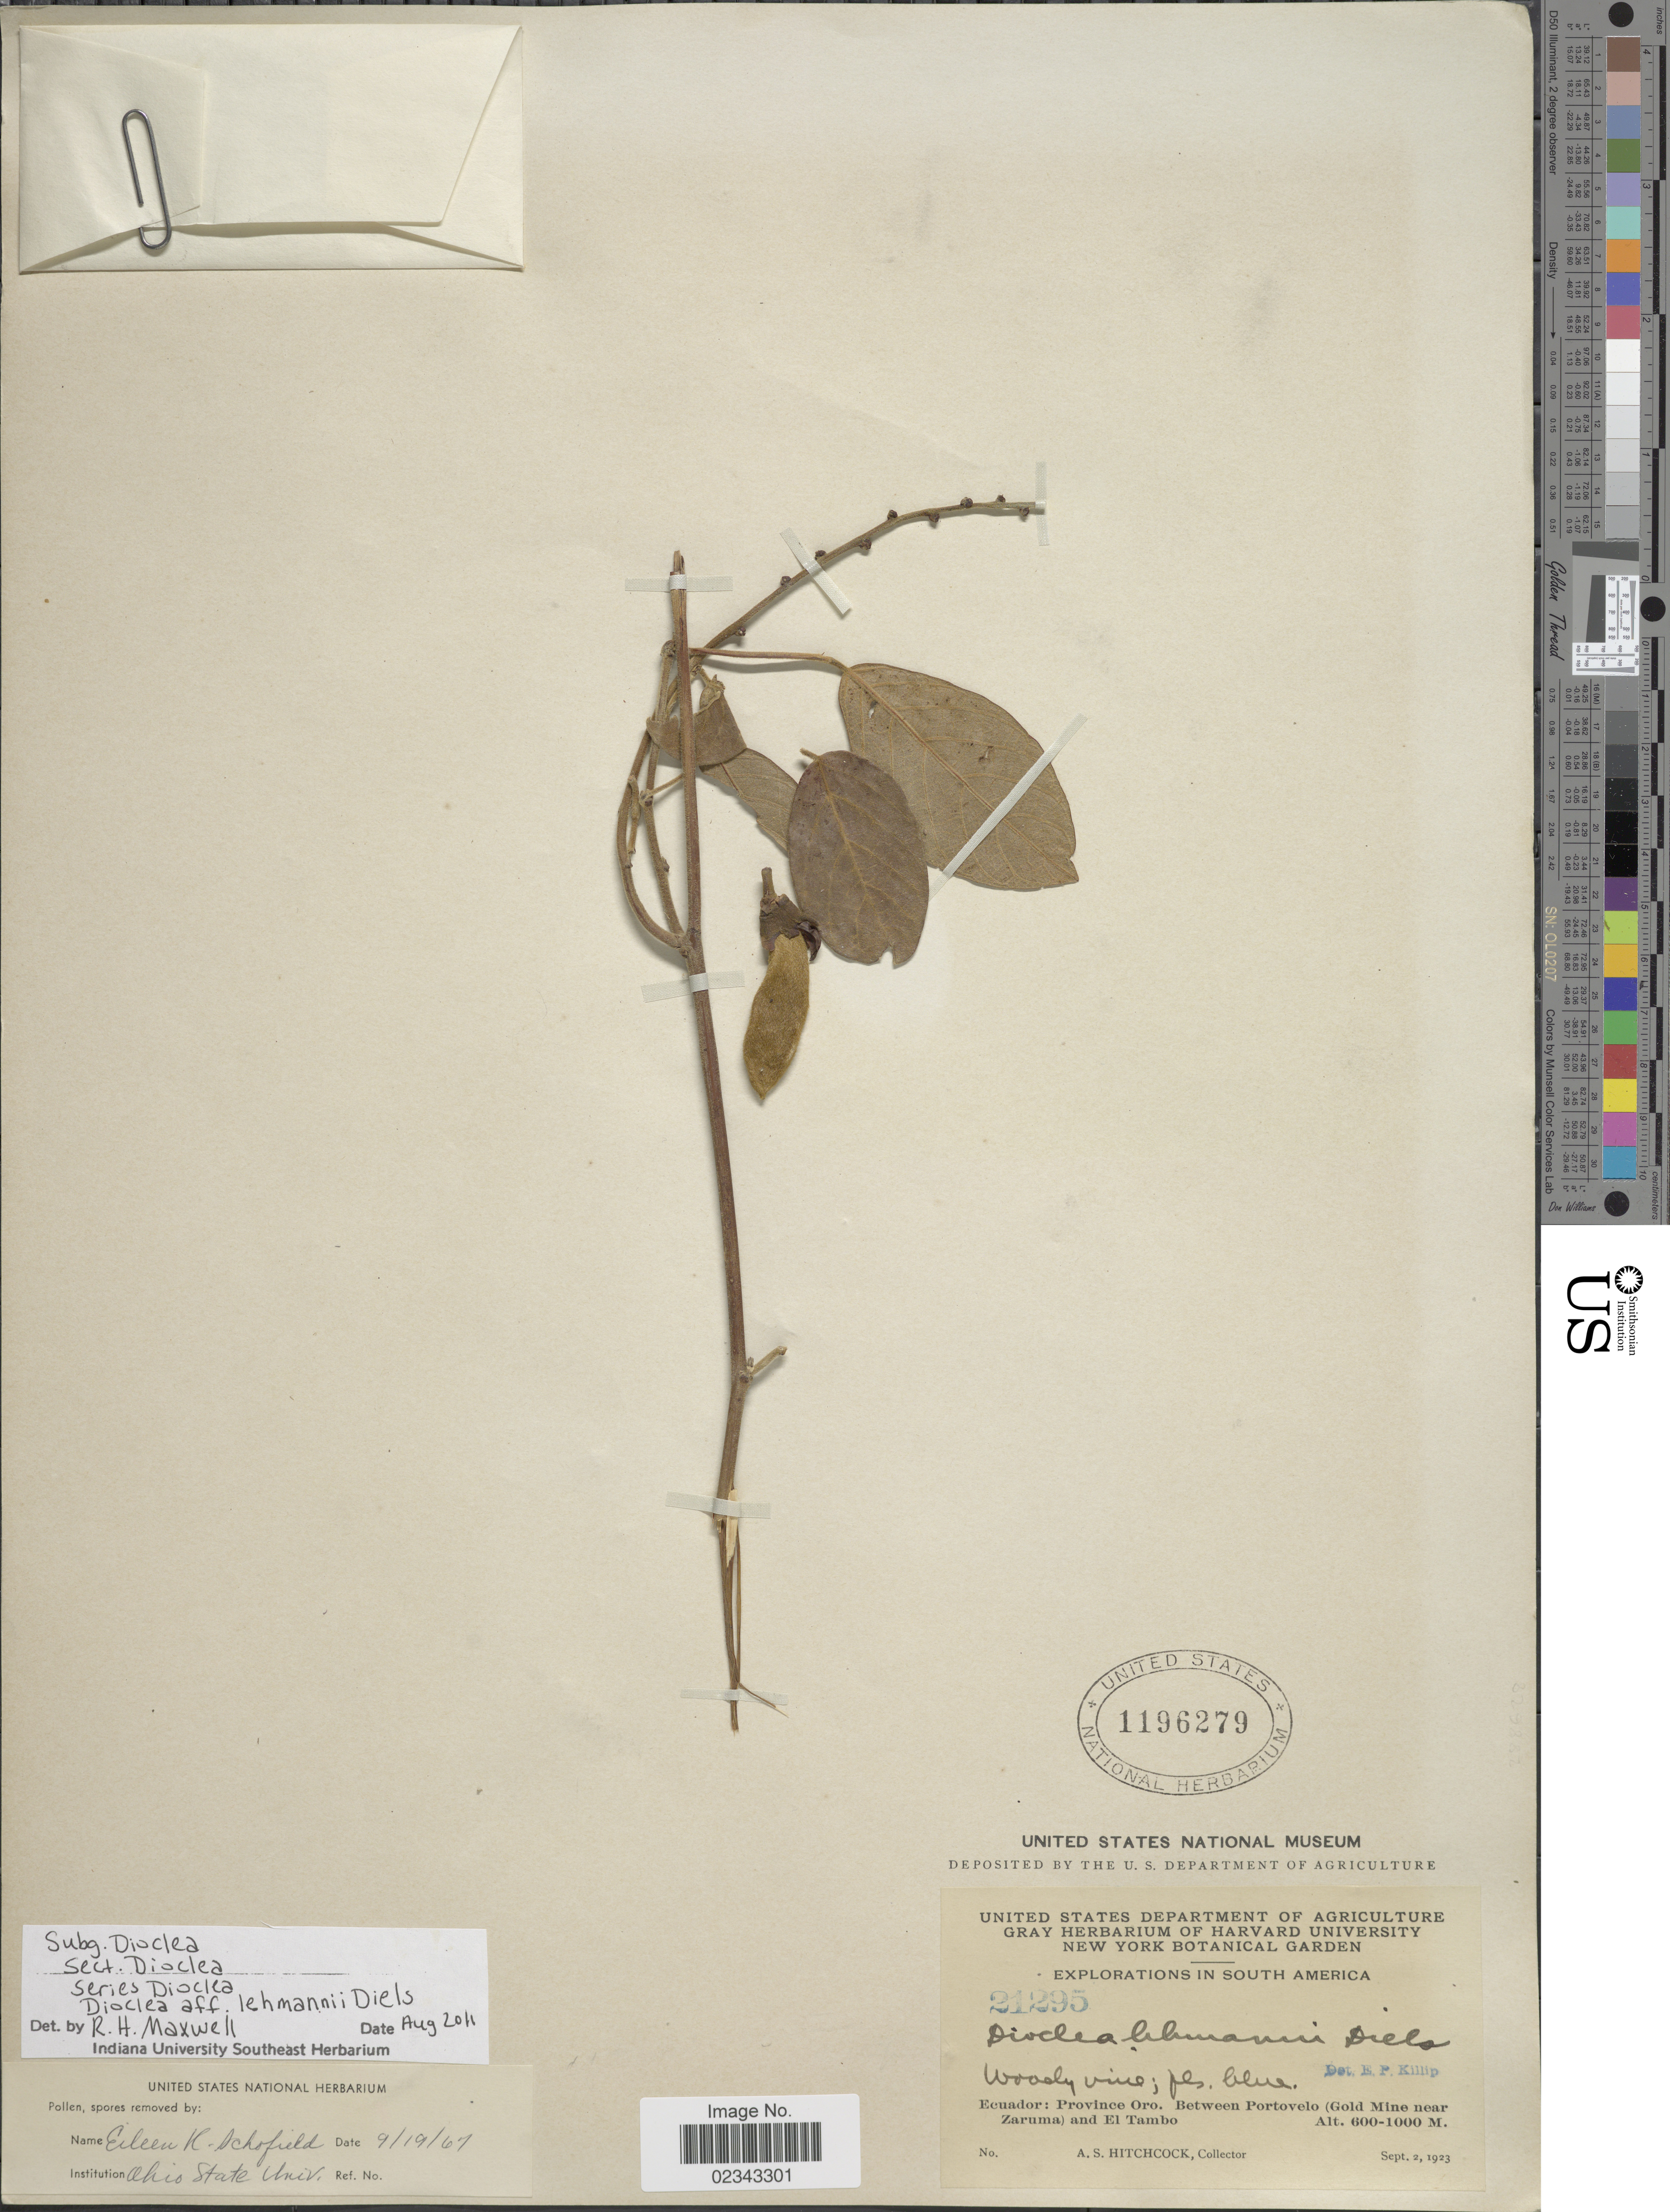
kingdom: Plantae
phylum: Tracheophyta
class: Magnoliopsida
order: Fabales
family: Fabaceae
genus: Dioclea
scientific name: Dioclea lehmanni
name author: Diels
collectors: A. S. Hitchcock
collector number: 21295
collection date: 1923-09-02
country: Ecuador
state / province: El Oro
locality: Province Oro. between Portovelo (Gold Mine near Zaruma) and El Tambo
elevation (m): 600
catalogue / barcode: US 1196279